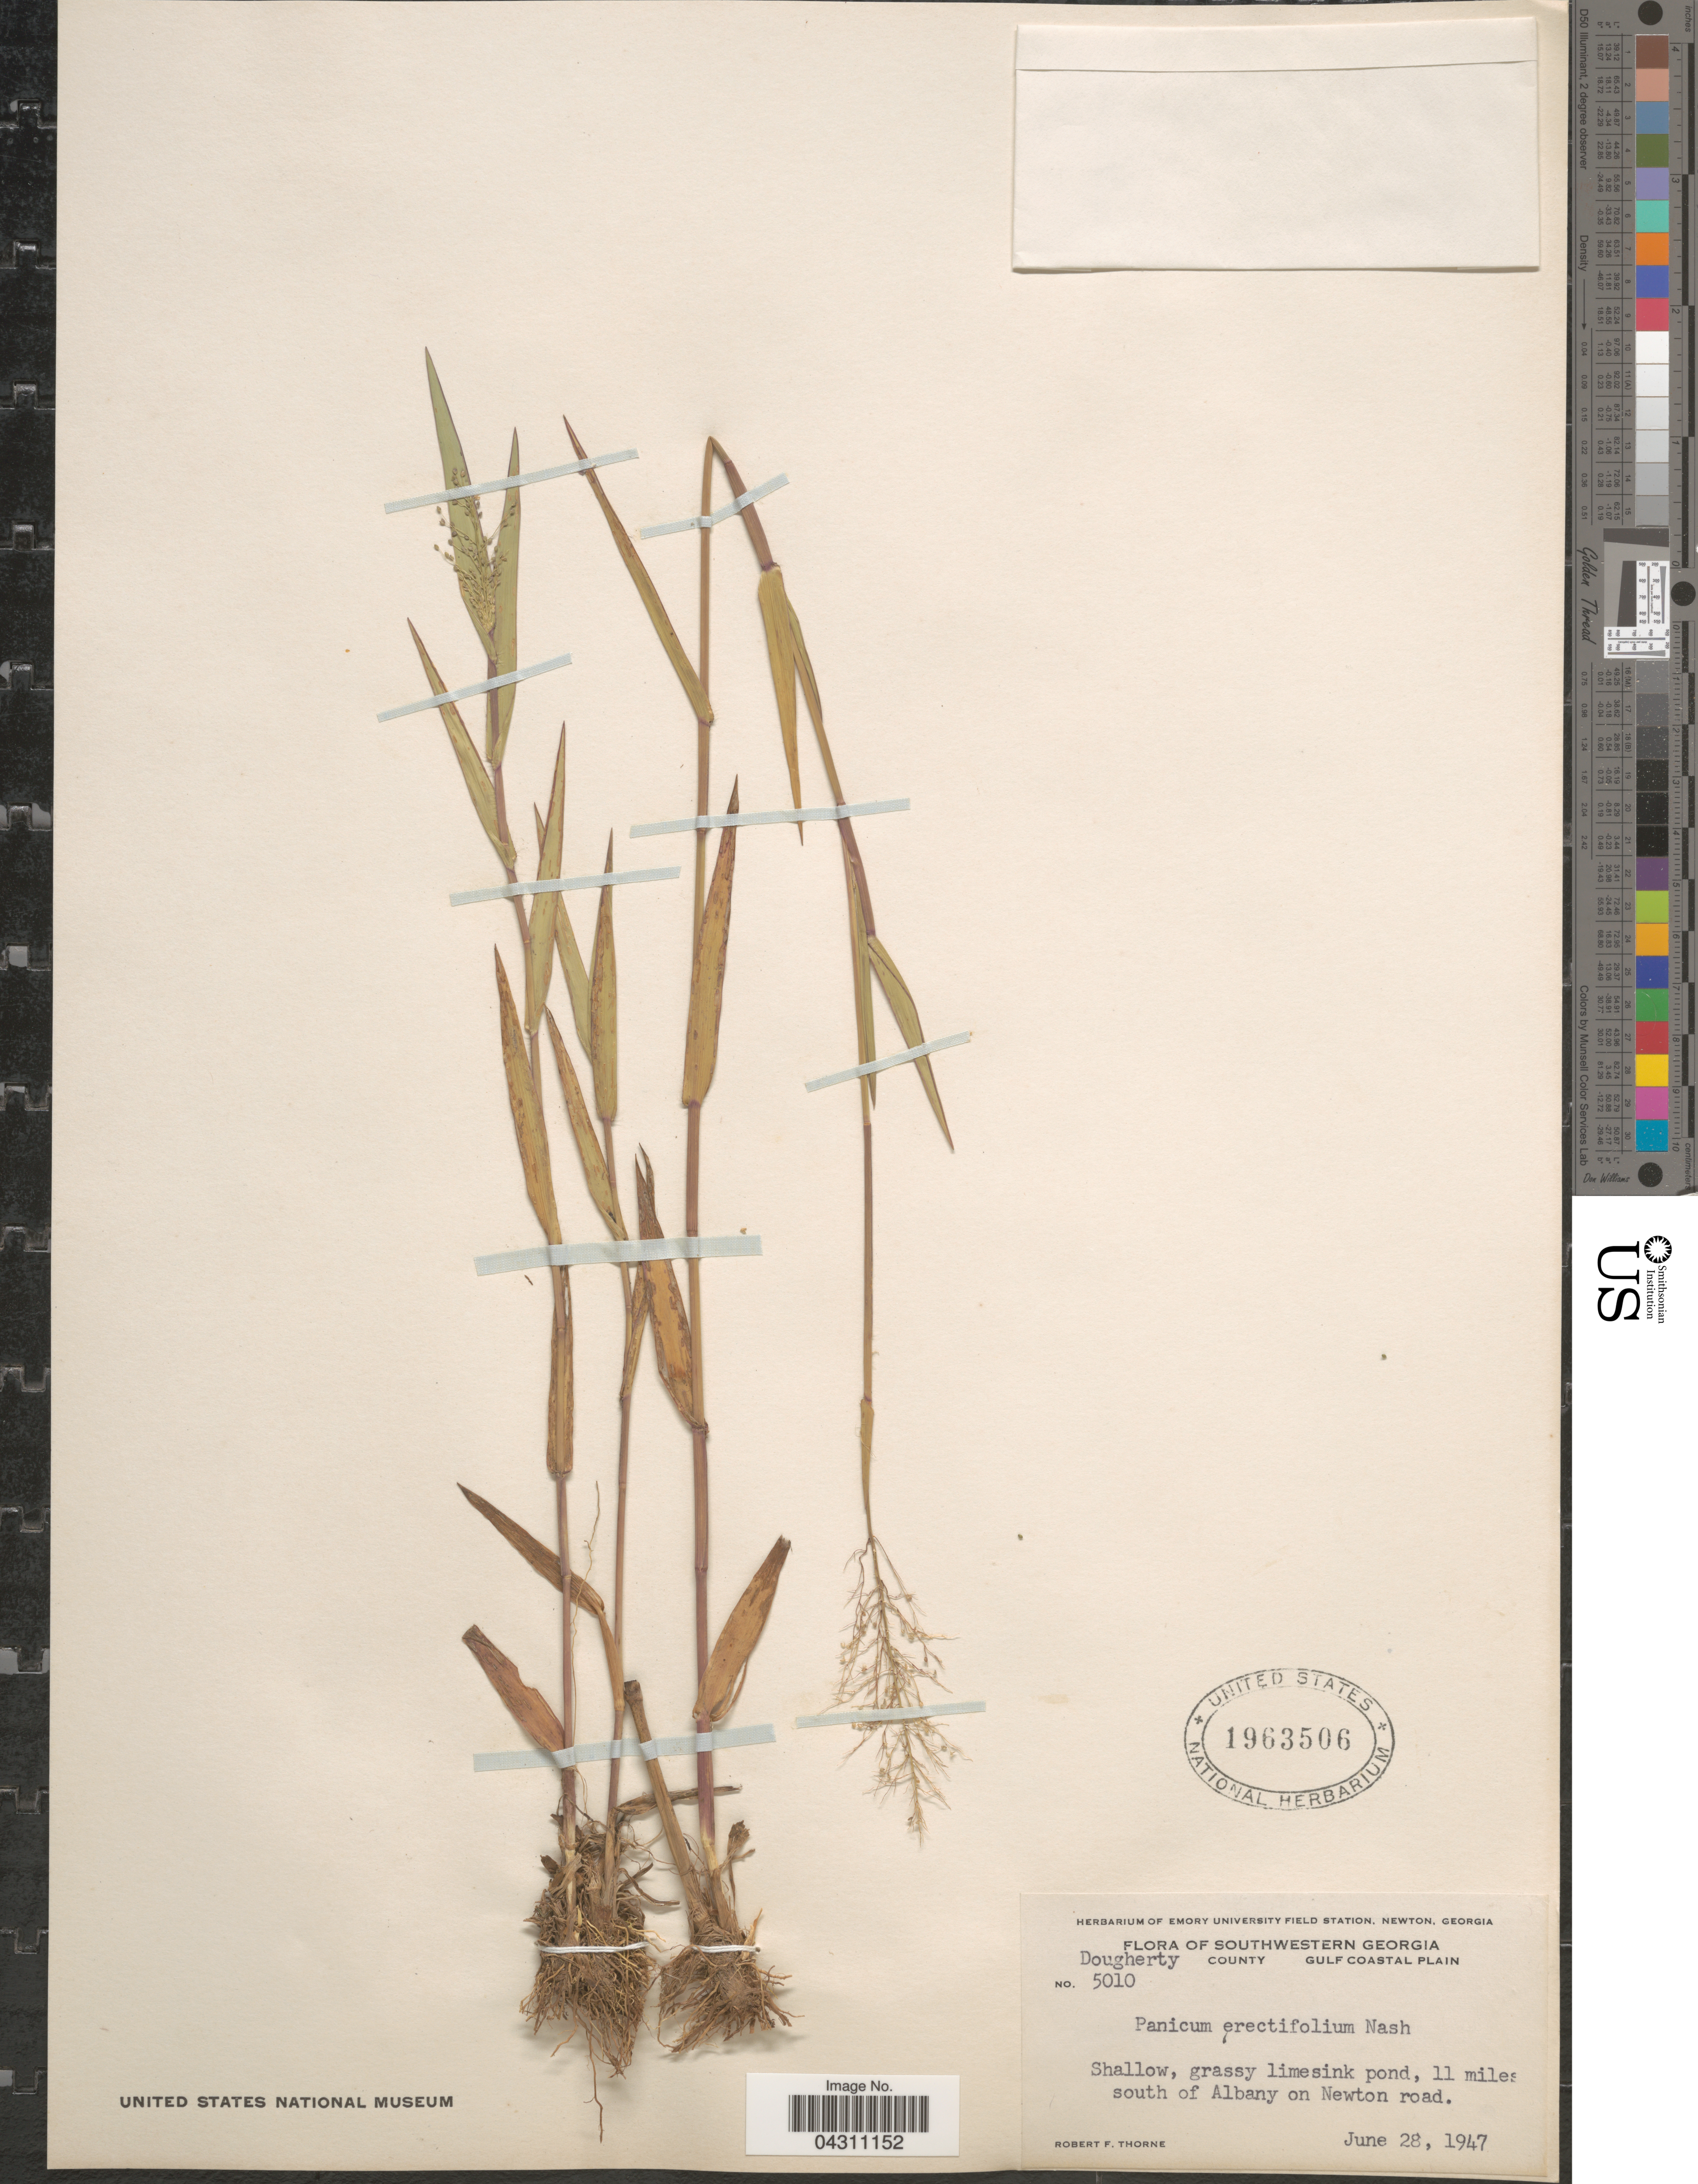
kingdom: Plantae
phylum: Tracheophyta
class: Liliopsida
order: Poales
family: Poaceae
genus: Dichanthelium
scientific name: Dichanthelium sphaerocarpon var. floridanum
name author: (Vasey) Davidse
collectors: R. F. Thorne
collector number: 5010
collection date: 1947-06-28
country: United States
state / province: Georgia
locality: Southwestern Georgia. Dougherty County. Gulf Coastal Plain. Shallow, grassy limesink pond, 11 miles south of Albany on Newton road.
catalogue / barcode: US 1963506